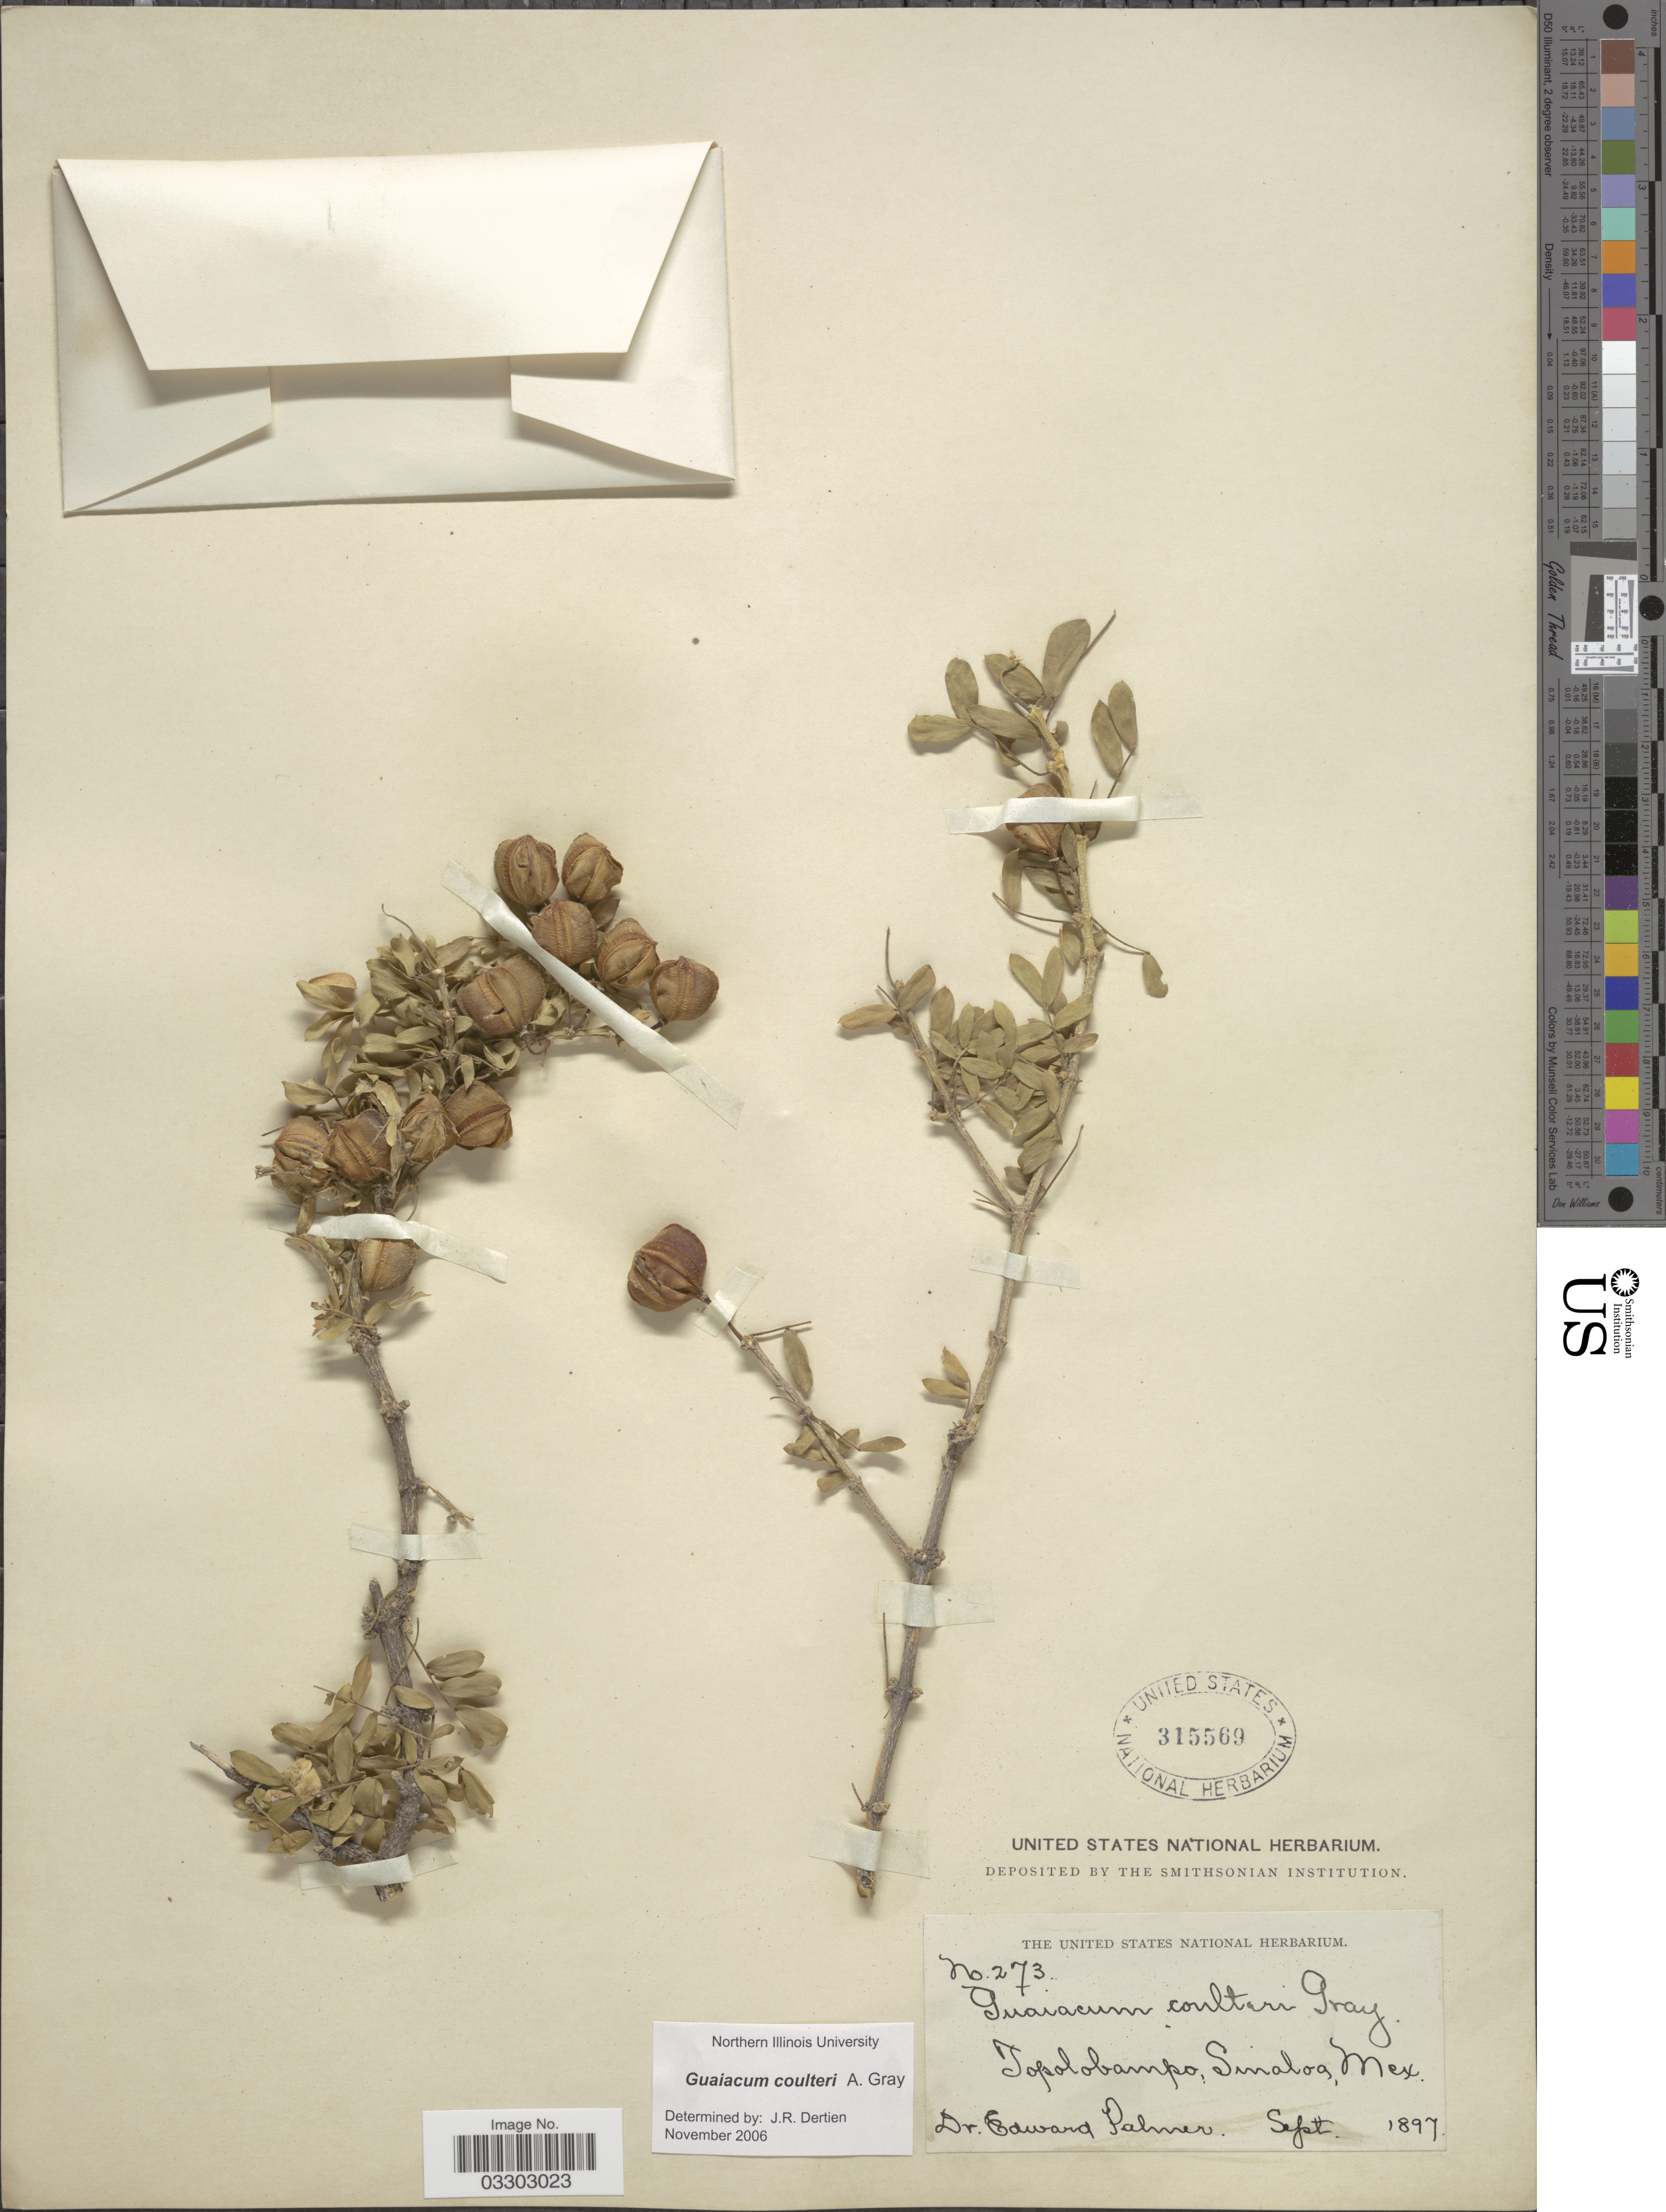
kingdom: Plantae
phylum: Tracheophyta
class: Magnoliopsida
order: Zygophyllales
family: Zygophyllaceae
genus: Guaiacum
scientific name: Guaiacum coulteri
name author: A. Gray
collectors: E. Palmer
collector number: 273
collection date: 1897-09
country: Mexico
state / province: Sinaloa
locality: Topolobampo.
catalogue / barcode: US 315569